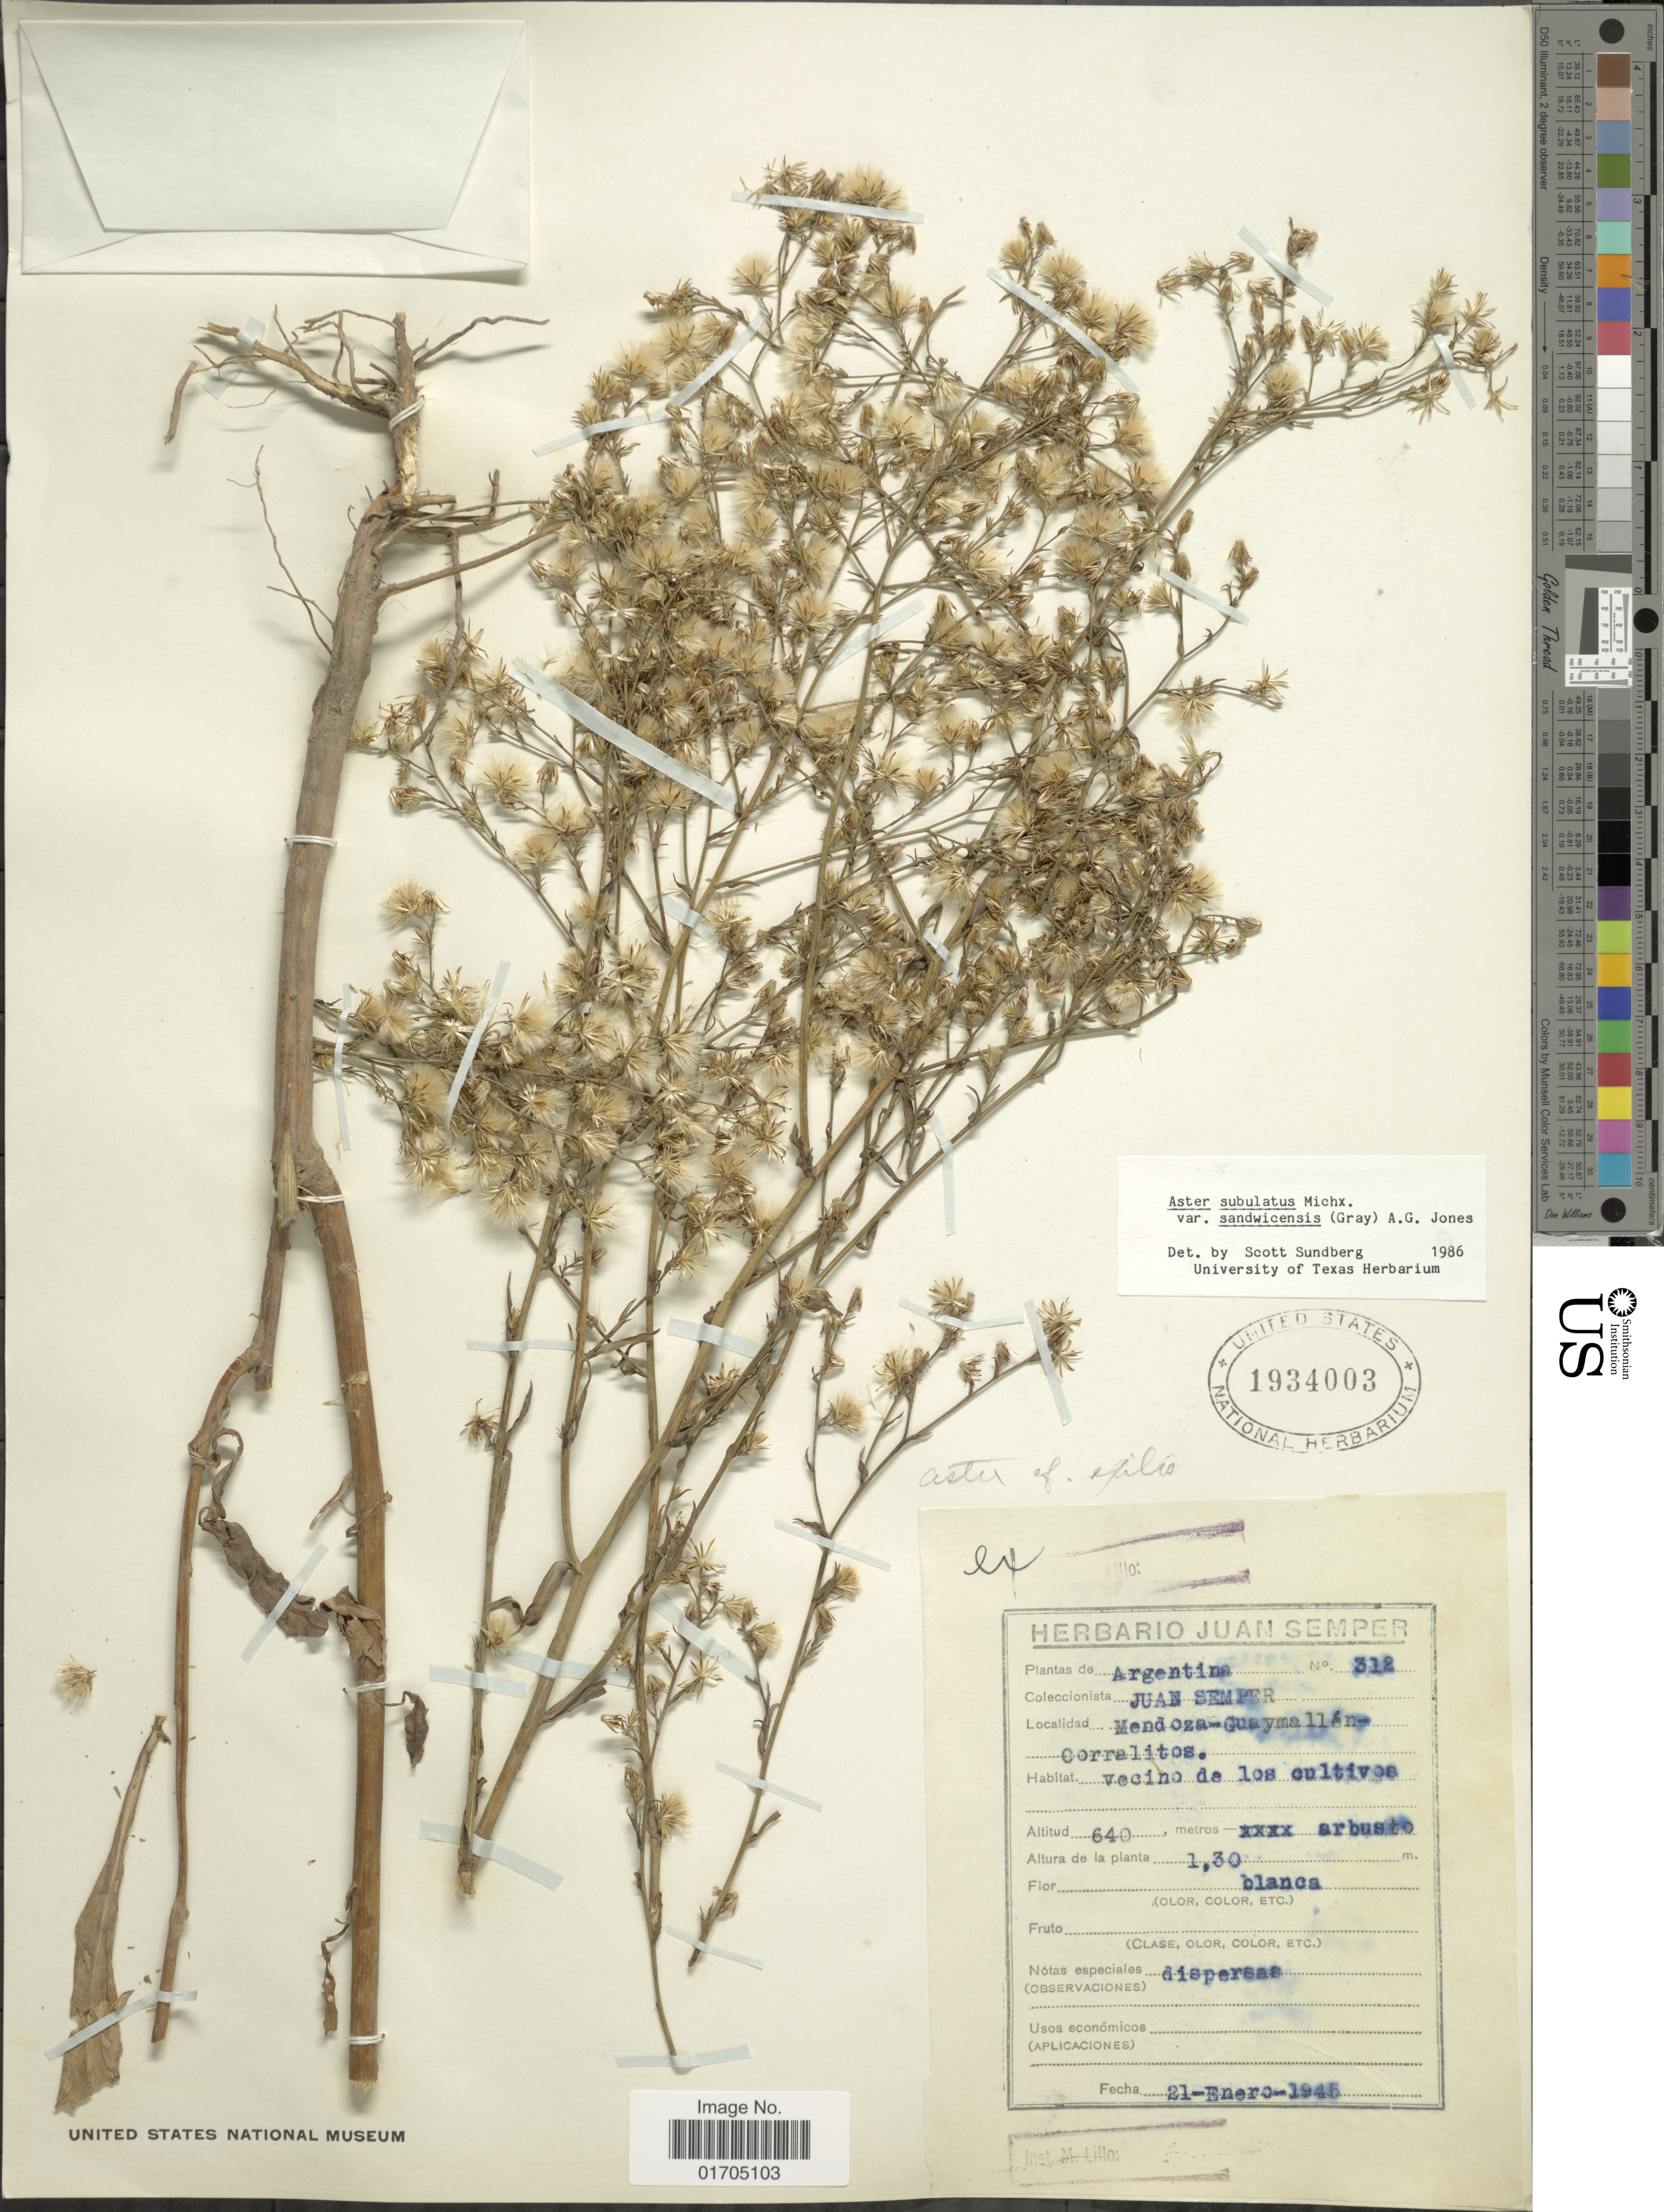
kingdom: Plantae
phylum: Tracheophyta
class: Magnoliopsida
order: Asterales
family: Asteraceae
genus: Symphyotrichum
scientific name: Symphyotrichum subulatum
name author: (Michx.) G.L. Nesom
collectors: J. Semper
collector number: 318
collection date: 1945-01-21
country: Argentina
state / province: Mendoza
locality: Guaymalléne Corralitos, vecino de los cultive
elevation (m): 640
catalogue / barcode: US 1934003